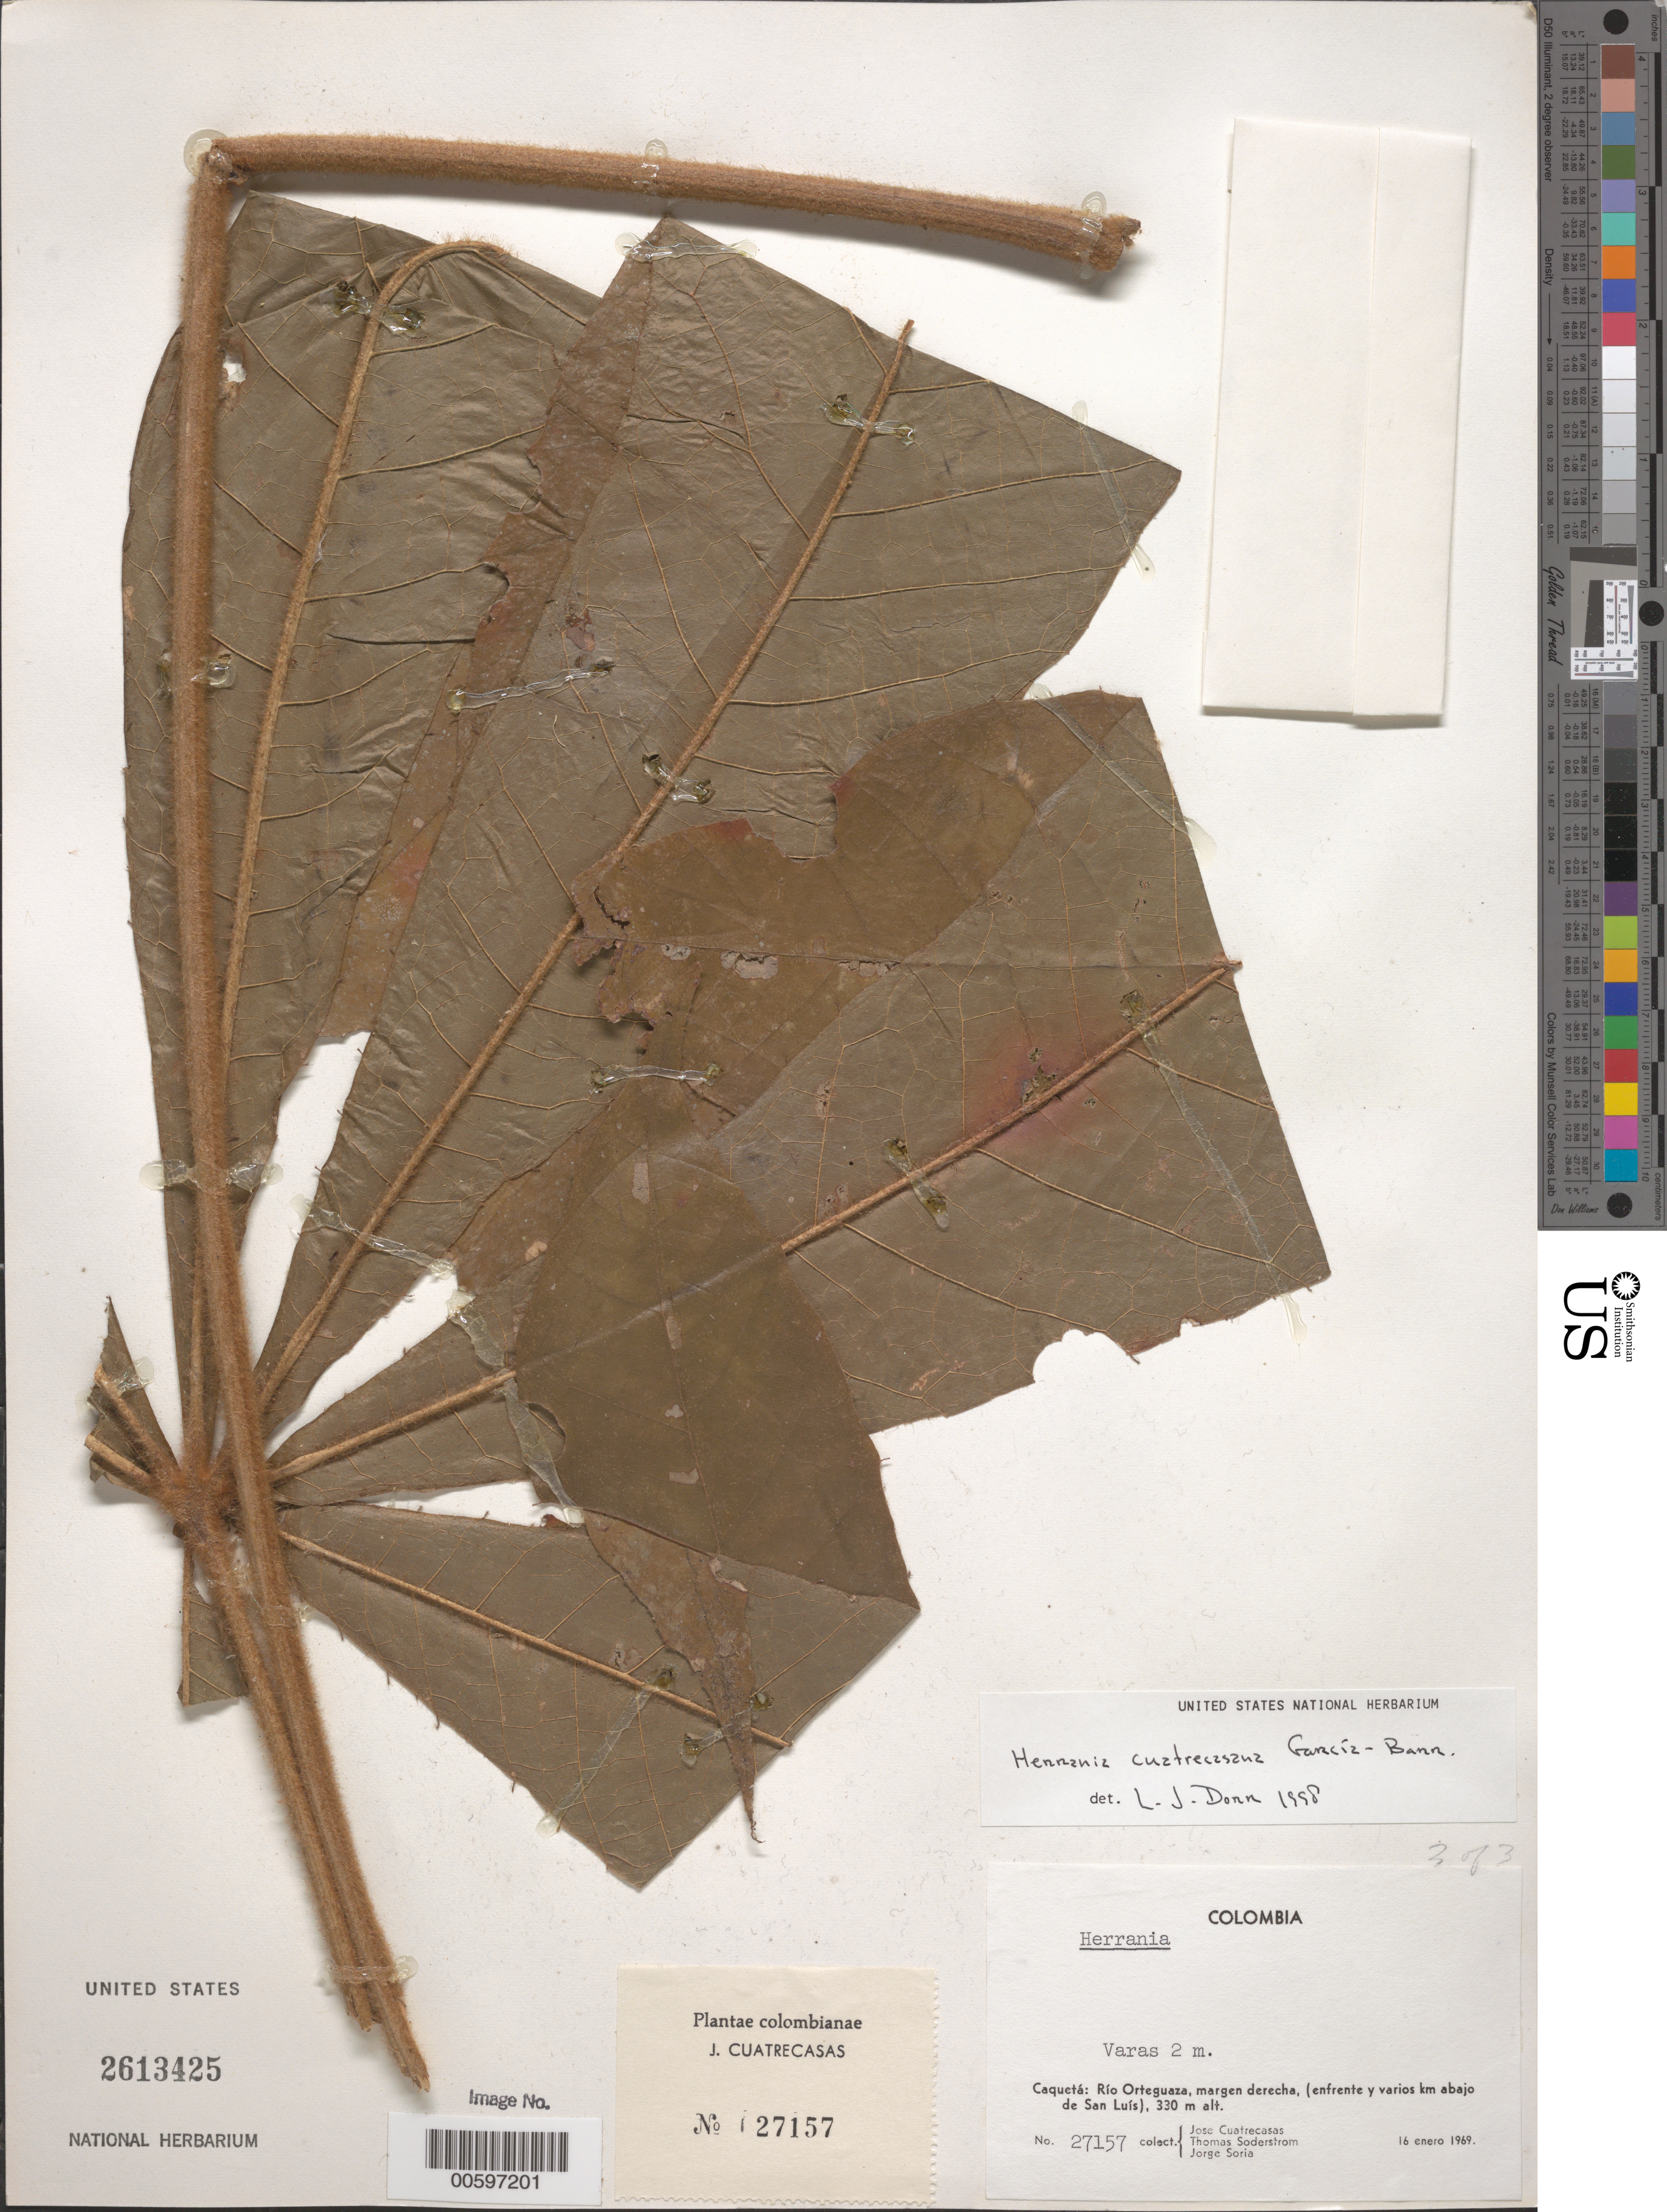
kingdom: Plantae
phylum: Tracheophyta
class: Magnoliopsida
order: Malvales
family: Malvaceae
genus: Herrania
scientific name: Herrania nitida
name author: (Poepp.) R.E. Schult.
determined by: Colli-Silva, Matheus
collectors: J. Cuatrecasas, T. R. Soderstrom & J. Soria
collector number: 27157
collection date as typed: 16 Jan 1969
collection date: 1969-01-16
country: Colombia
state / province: Caquetá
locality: Rio Ortequaza, Margen Derecha, (Enfrente y Varios km Abajo de San Luis)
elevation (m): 330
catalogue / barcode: US 2613425